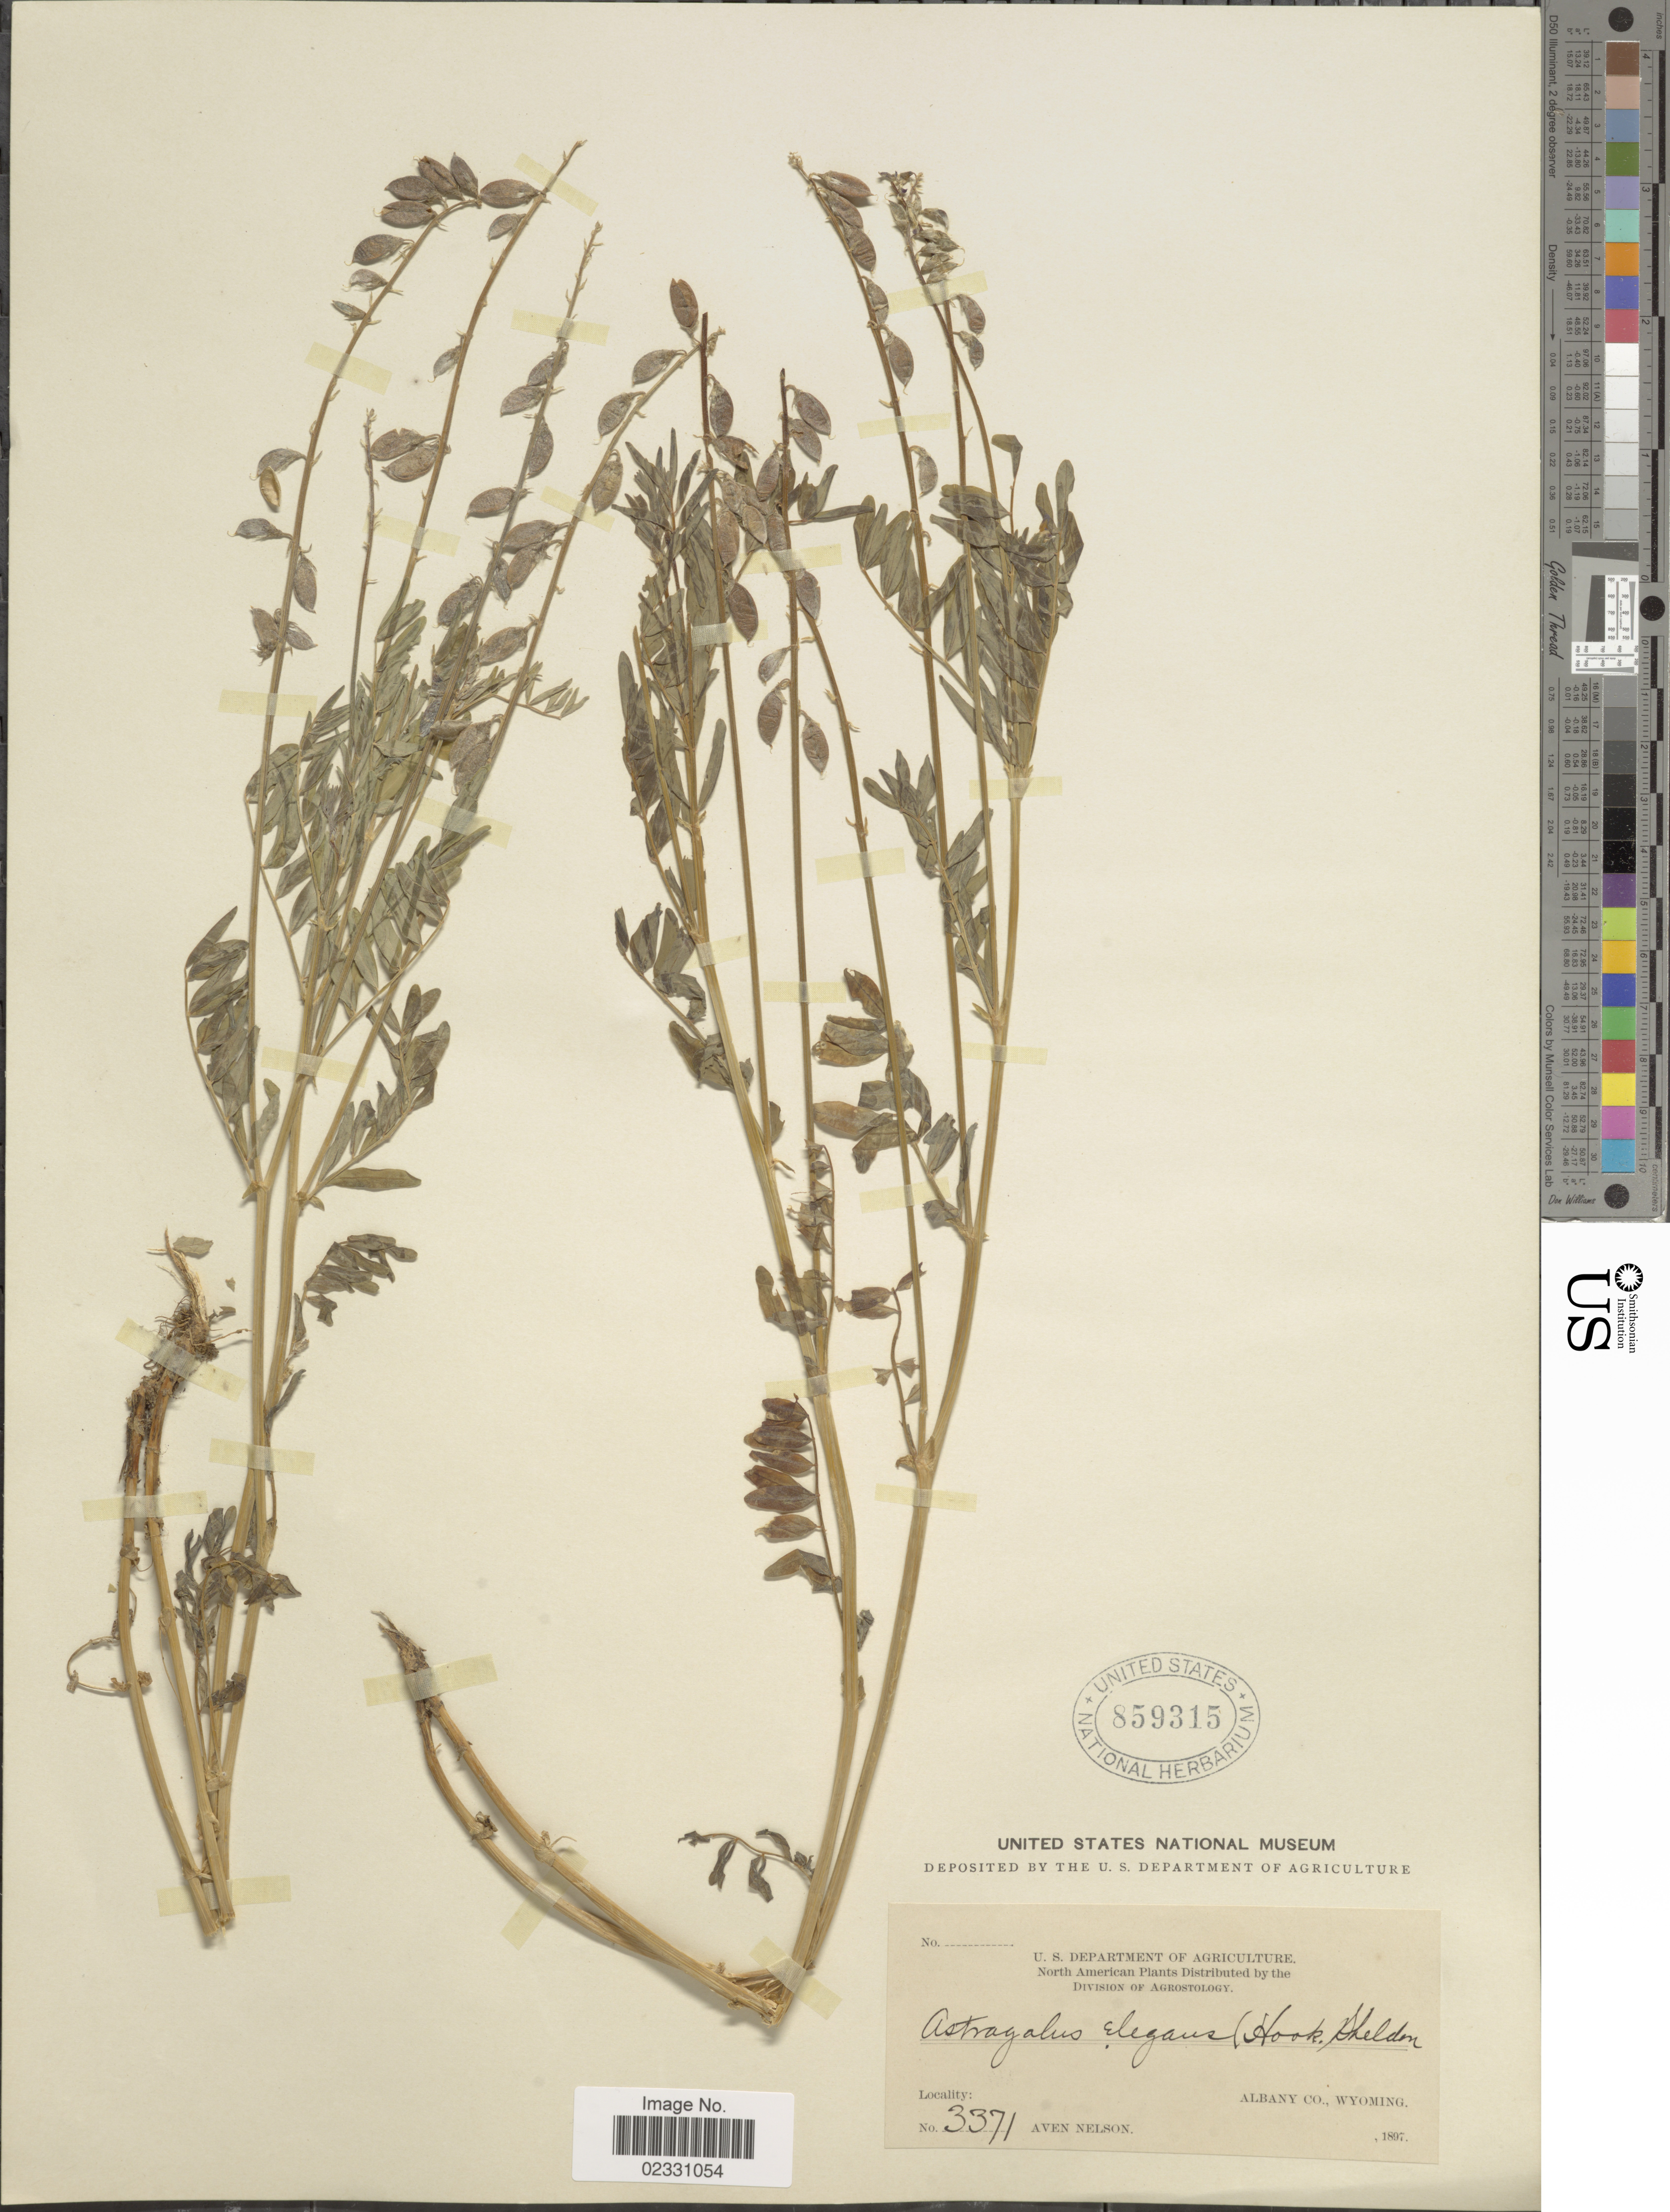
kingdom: Plantae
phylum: Tracheophyta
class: Magnoliopsida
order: Fabales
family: Fabaceae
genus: Astragalus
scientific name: Astragalus elegans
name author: Bunge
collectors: A. Nelson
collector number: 3371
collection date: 1897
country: United States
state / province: Wyoming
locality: Albany Co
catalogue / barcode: US 859315